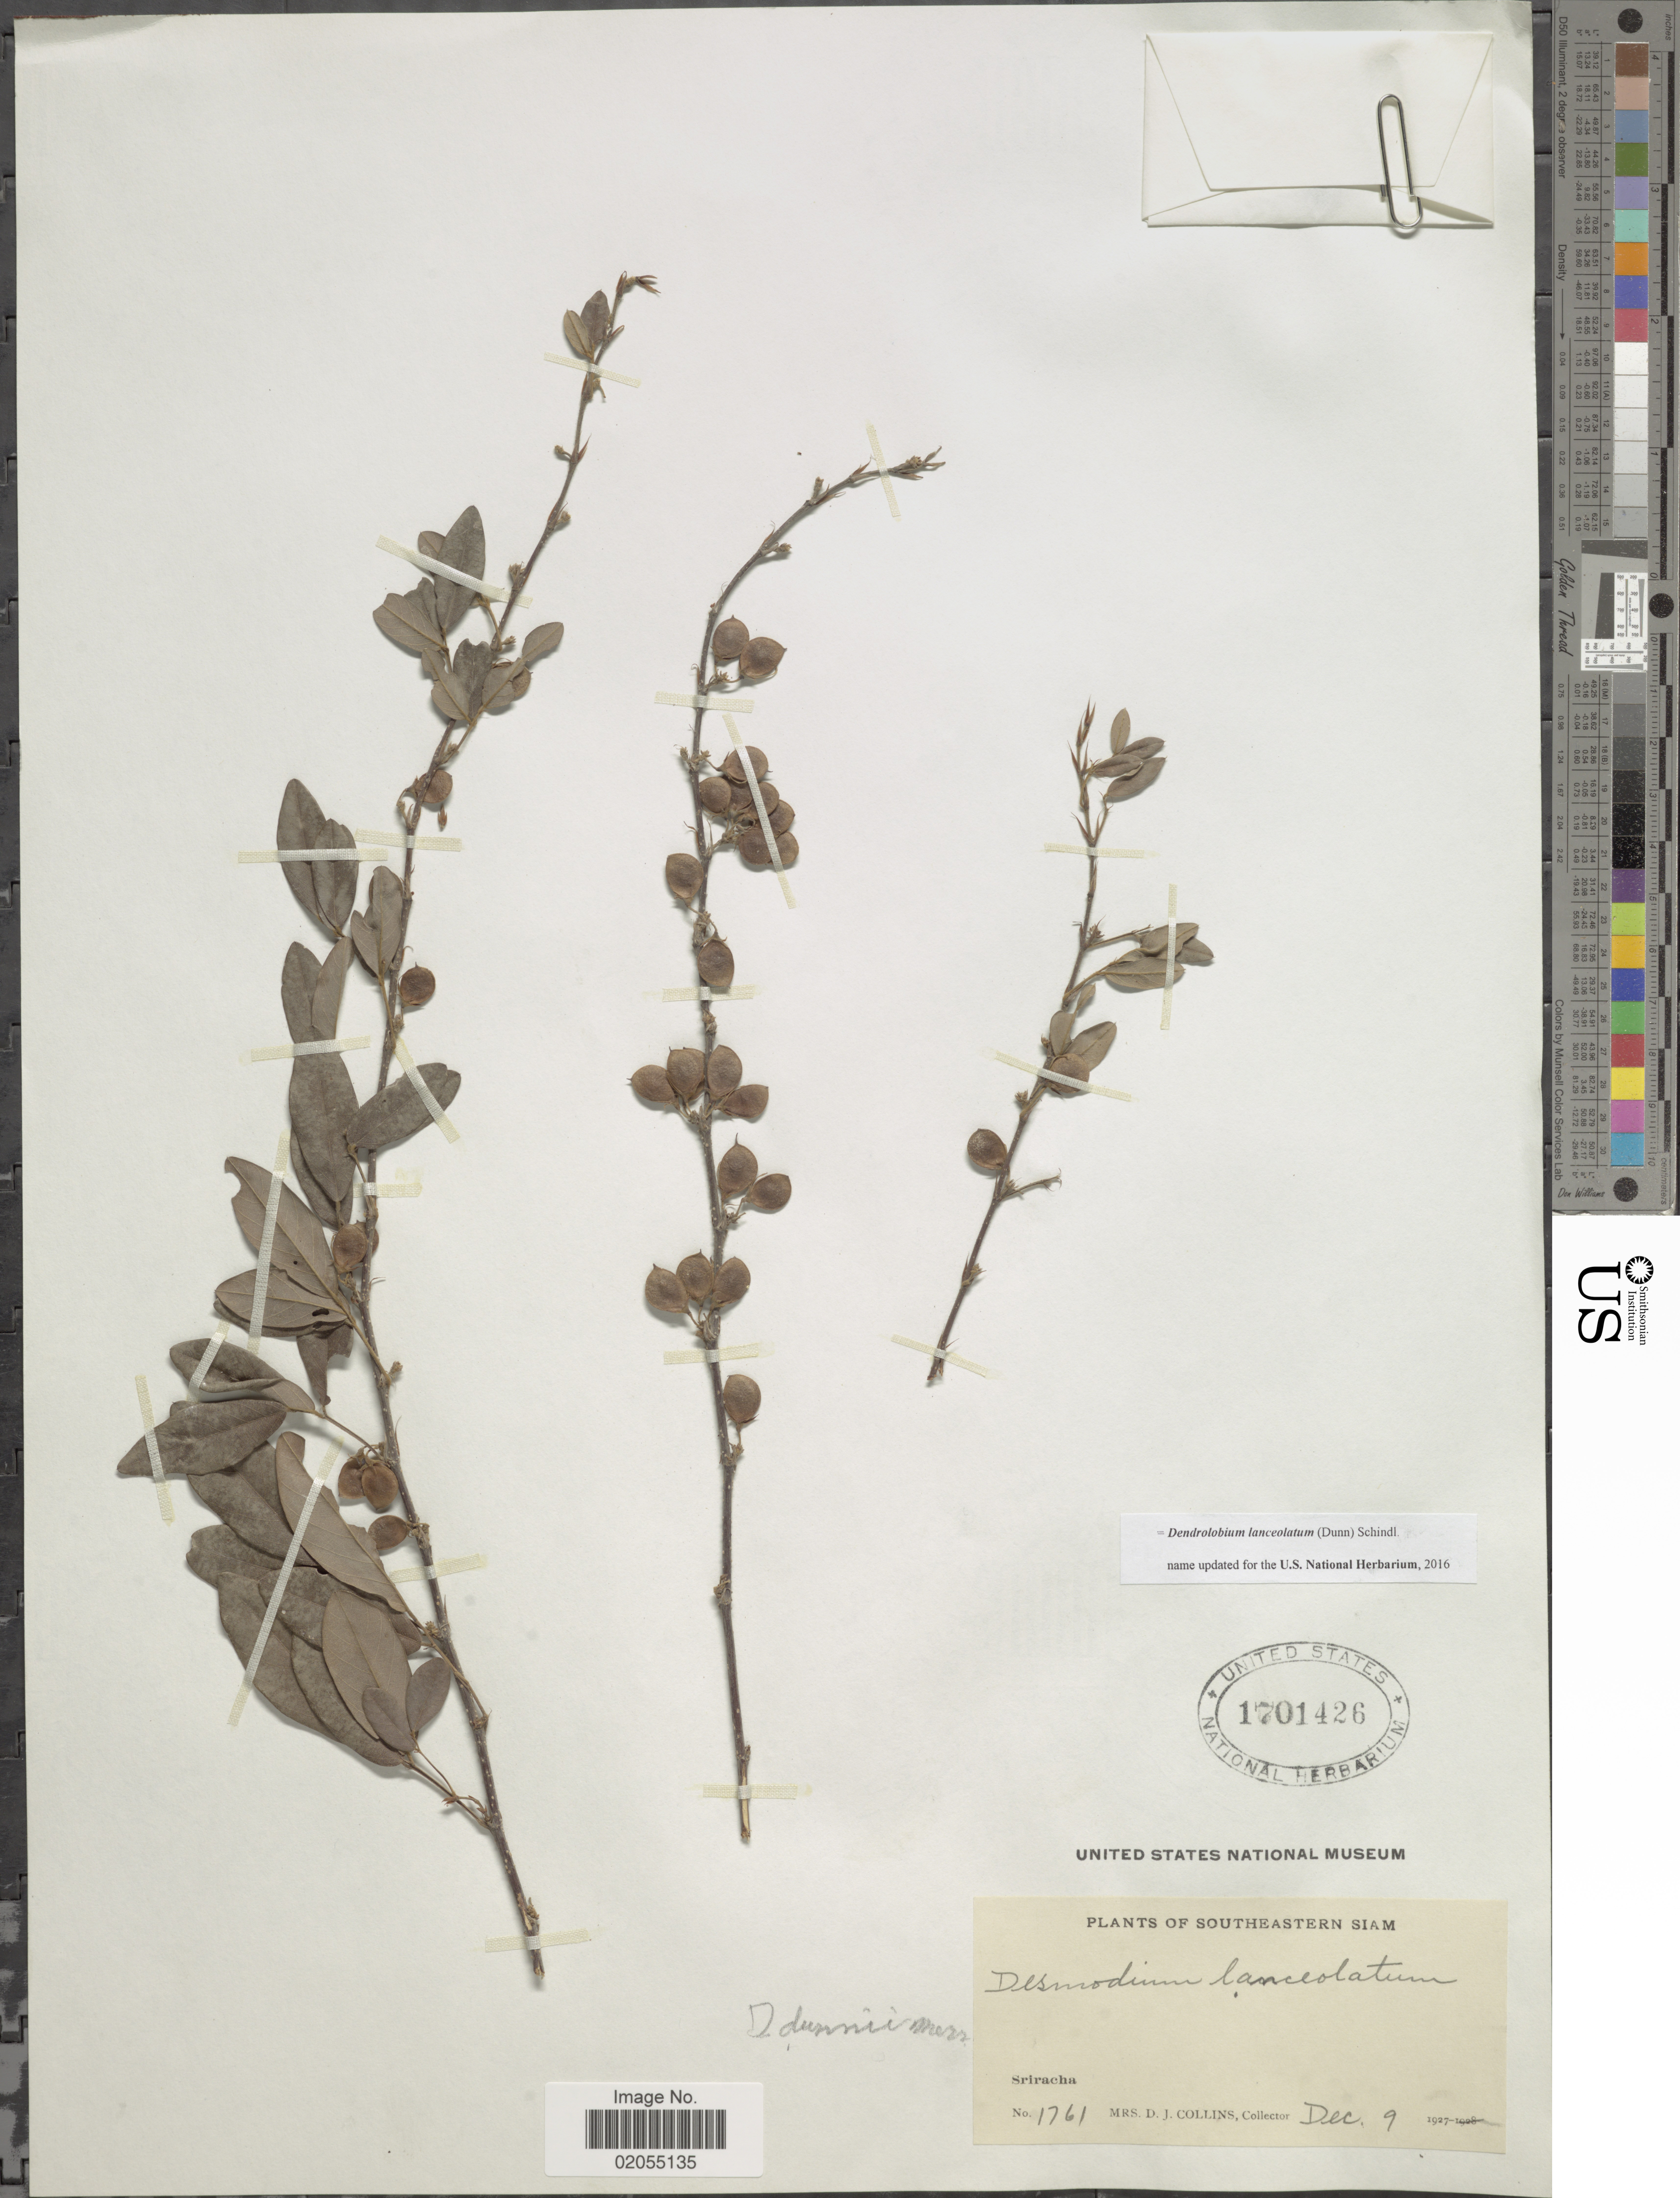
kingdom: Plantae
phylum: Tracheophyta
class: Magnoliopsida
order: Fabales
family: Fabaceae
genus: Dendrolobium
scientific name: Dendrolobium lanceolatum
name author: Schindl.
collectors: Mrs. D. J. Collins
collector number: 1761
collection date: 1927-12-09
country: Thailand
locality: Southeastern Siam. Sriracha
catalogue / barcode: US 1701426